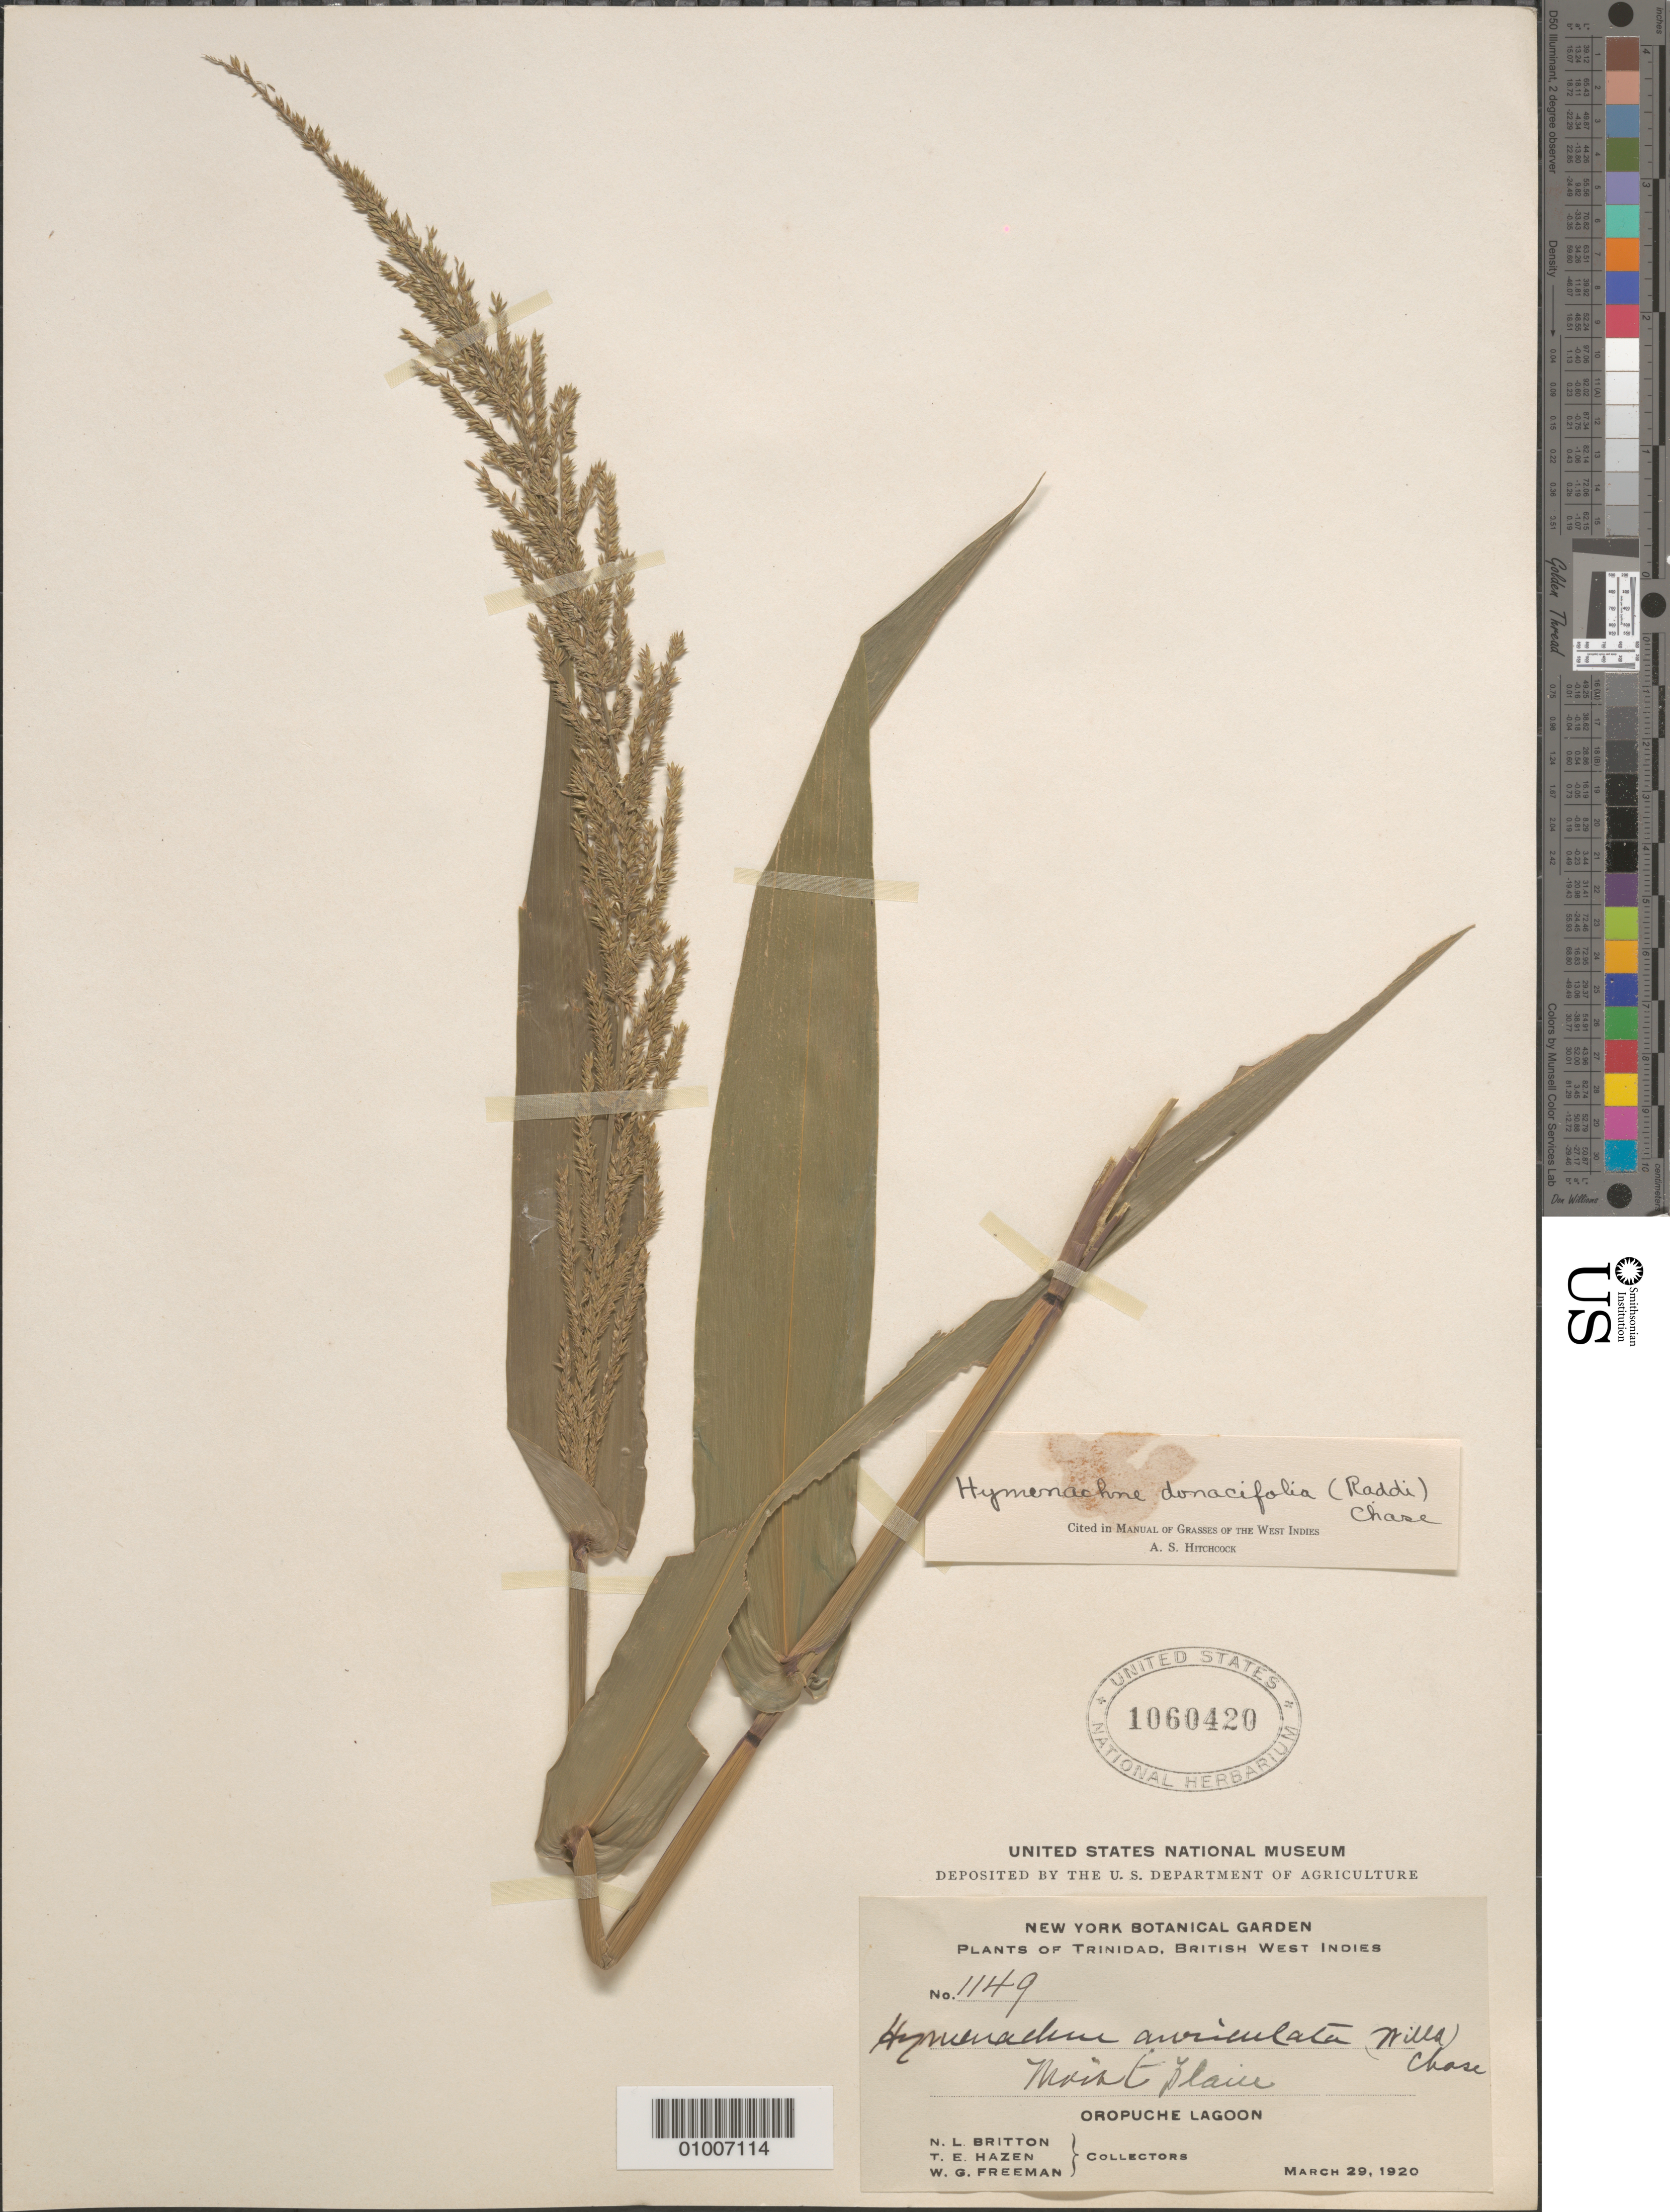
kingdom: Plantae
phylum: Tracheophyta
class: Liliopsida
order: Poales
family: Poaceae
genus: Hymenachne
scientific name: Hymenachne donacifolia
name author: (Raddi) Chase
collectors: N. Britton, T. E. Hazen & W. Freeman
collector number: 1149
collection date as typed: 29 Mar 1920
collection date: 1920-03-29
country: Trinidad and Tobago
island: Trinidad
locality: Oropuche lagoon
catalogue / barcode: US 1060420